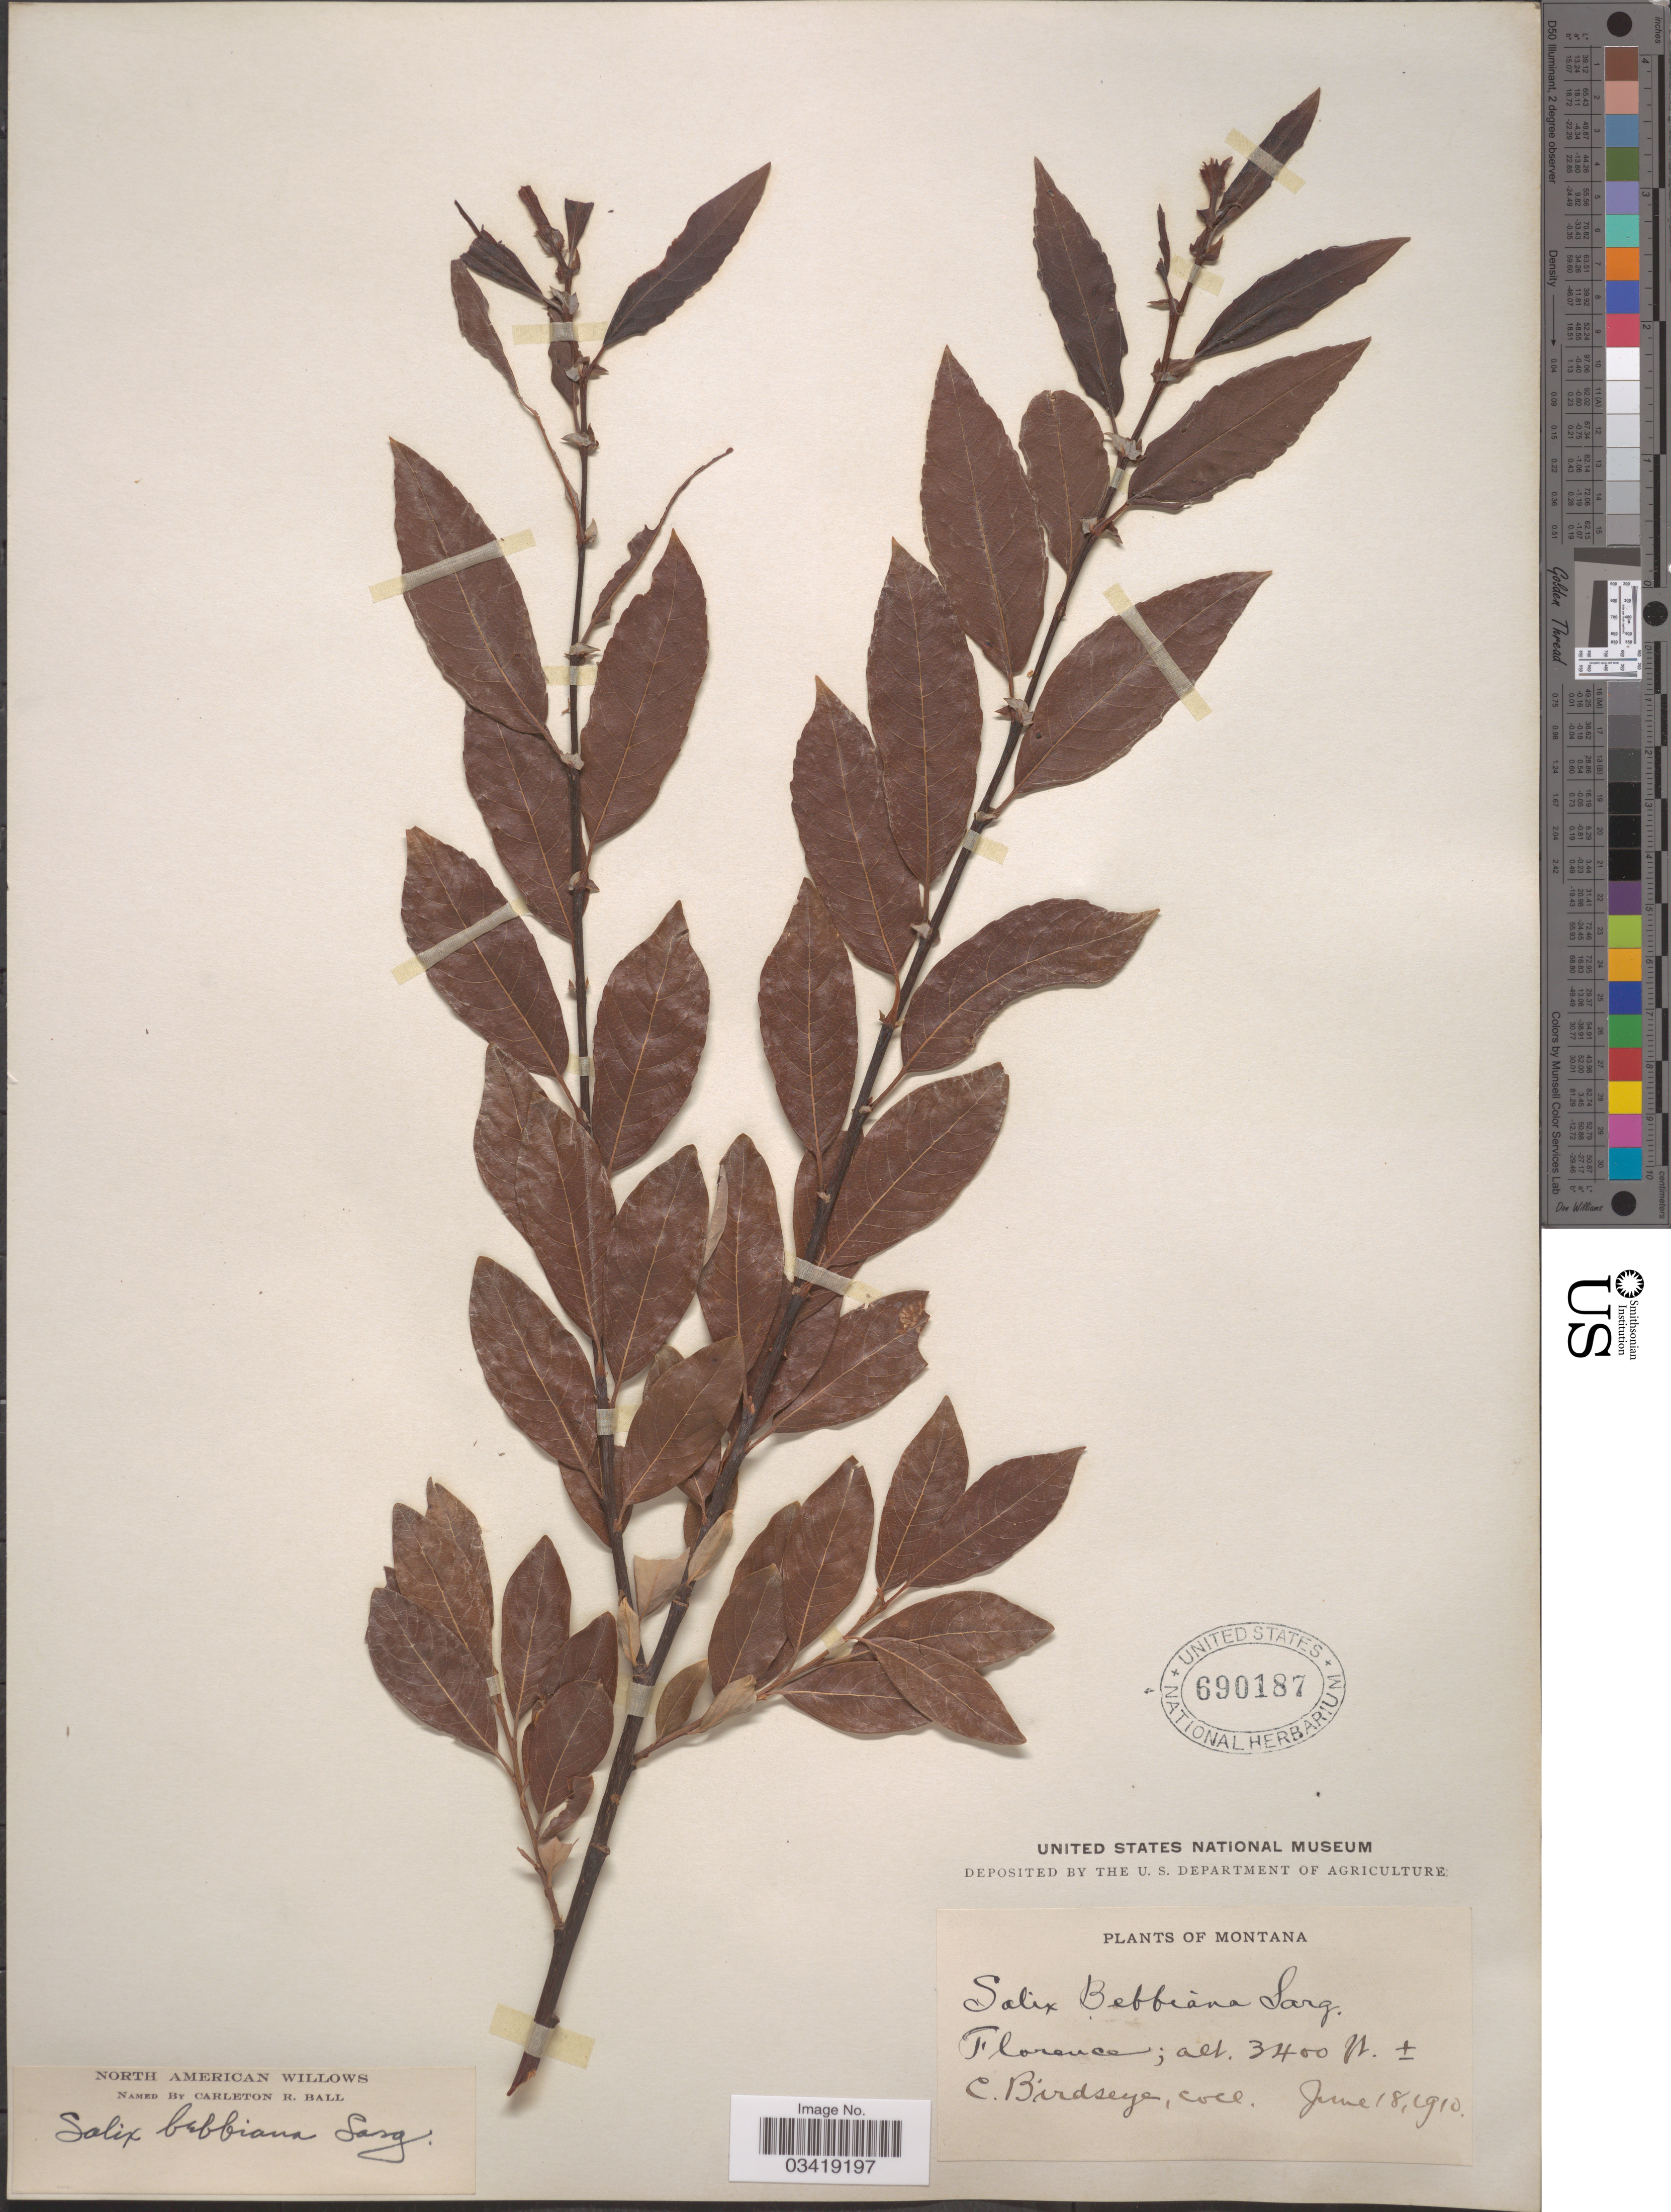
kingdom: Plantae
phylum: Tracheophyta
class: Magnoliopsida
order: Malpighiales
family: Salicaceae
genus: Salix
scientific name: Salix bebbiana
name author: Sarg.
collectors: C. Birdseye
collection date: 1910-06-18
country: United States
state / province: Montana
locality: Florence.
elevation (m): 1036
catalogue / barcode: US 690187